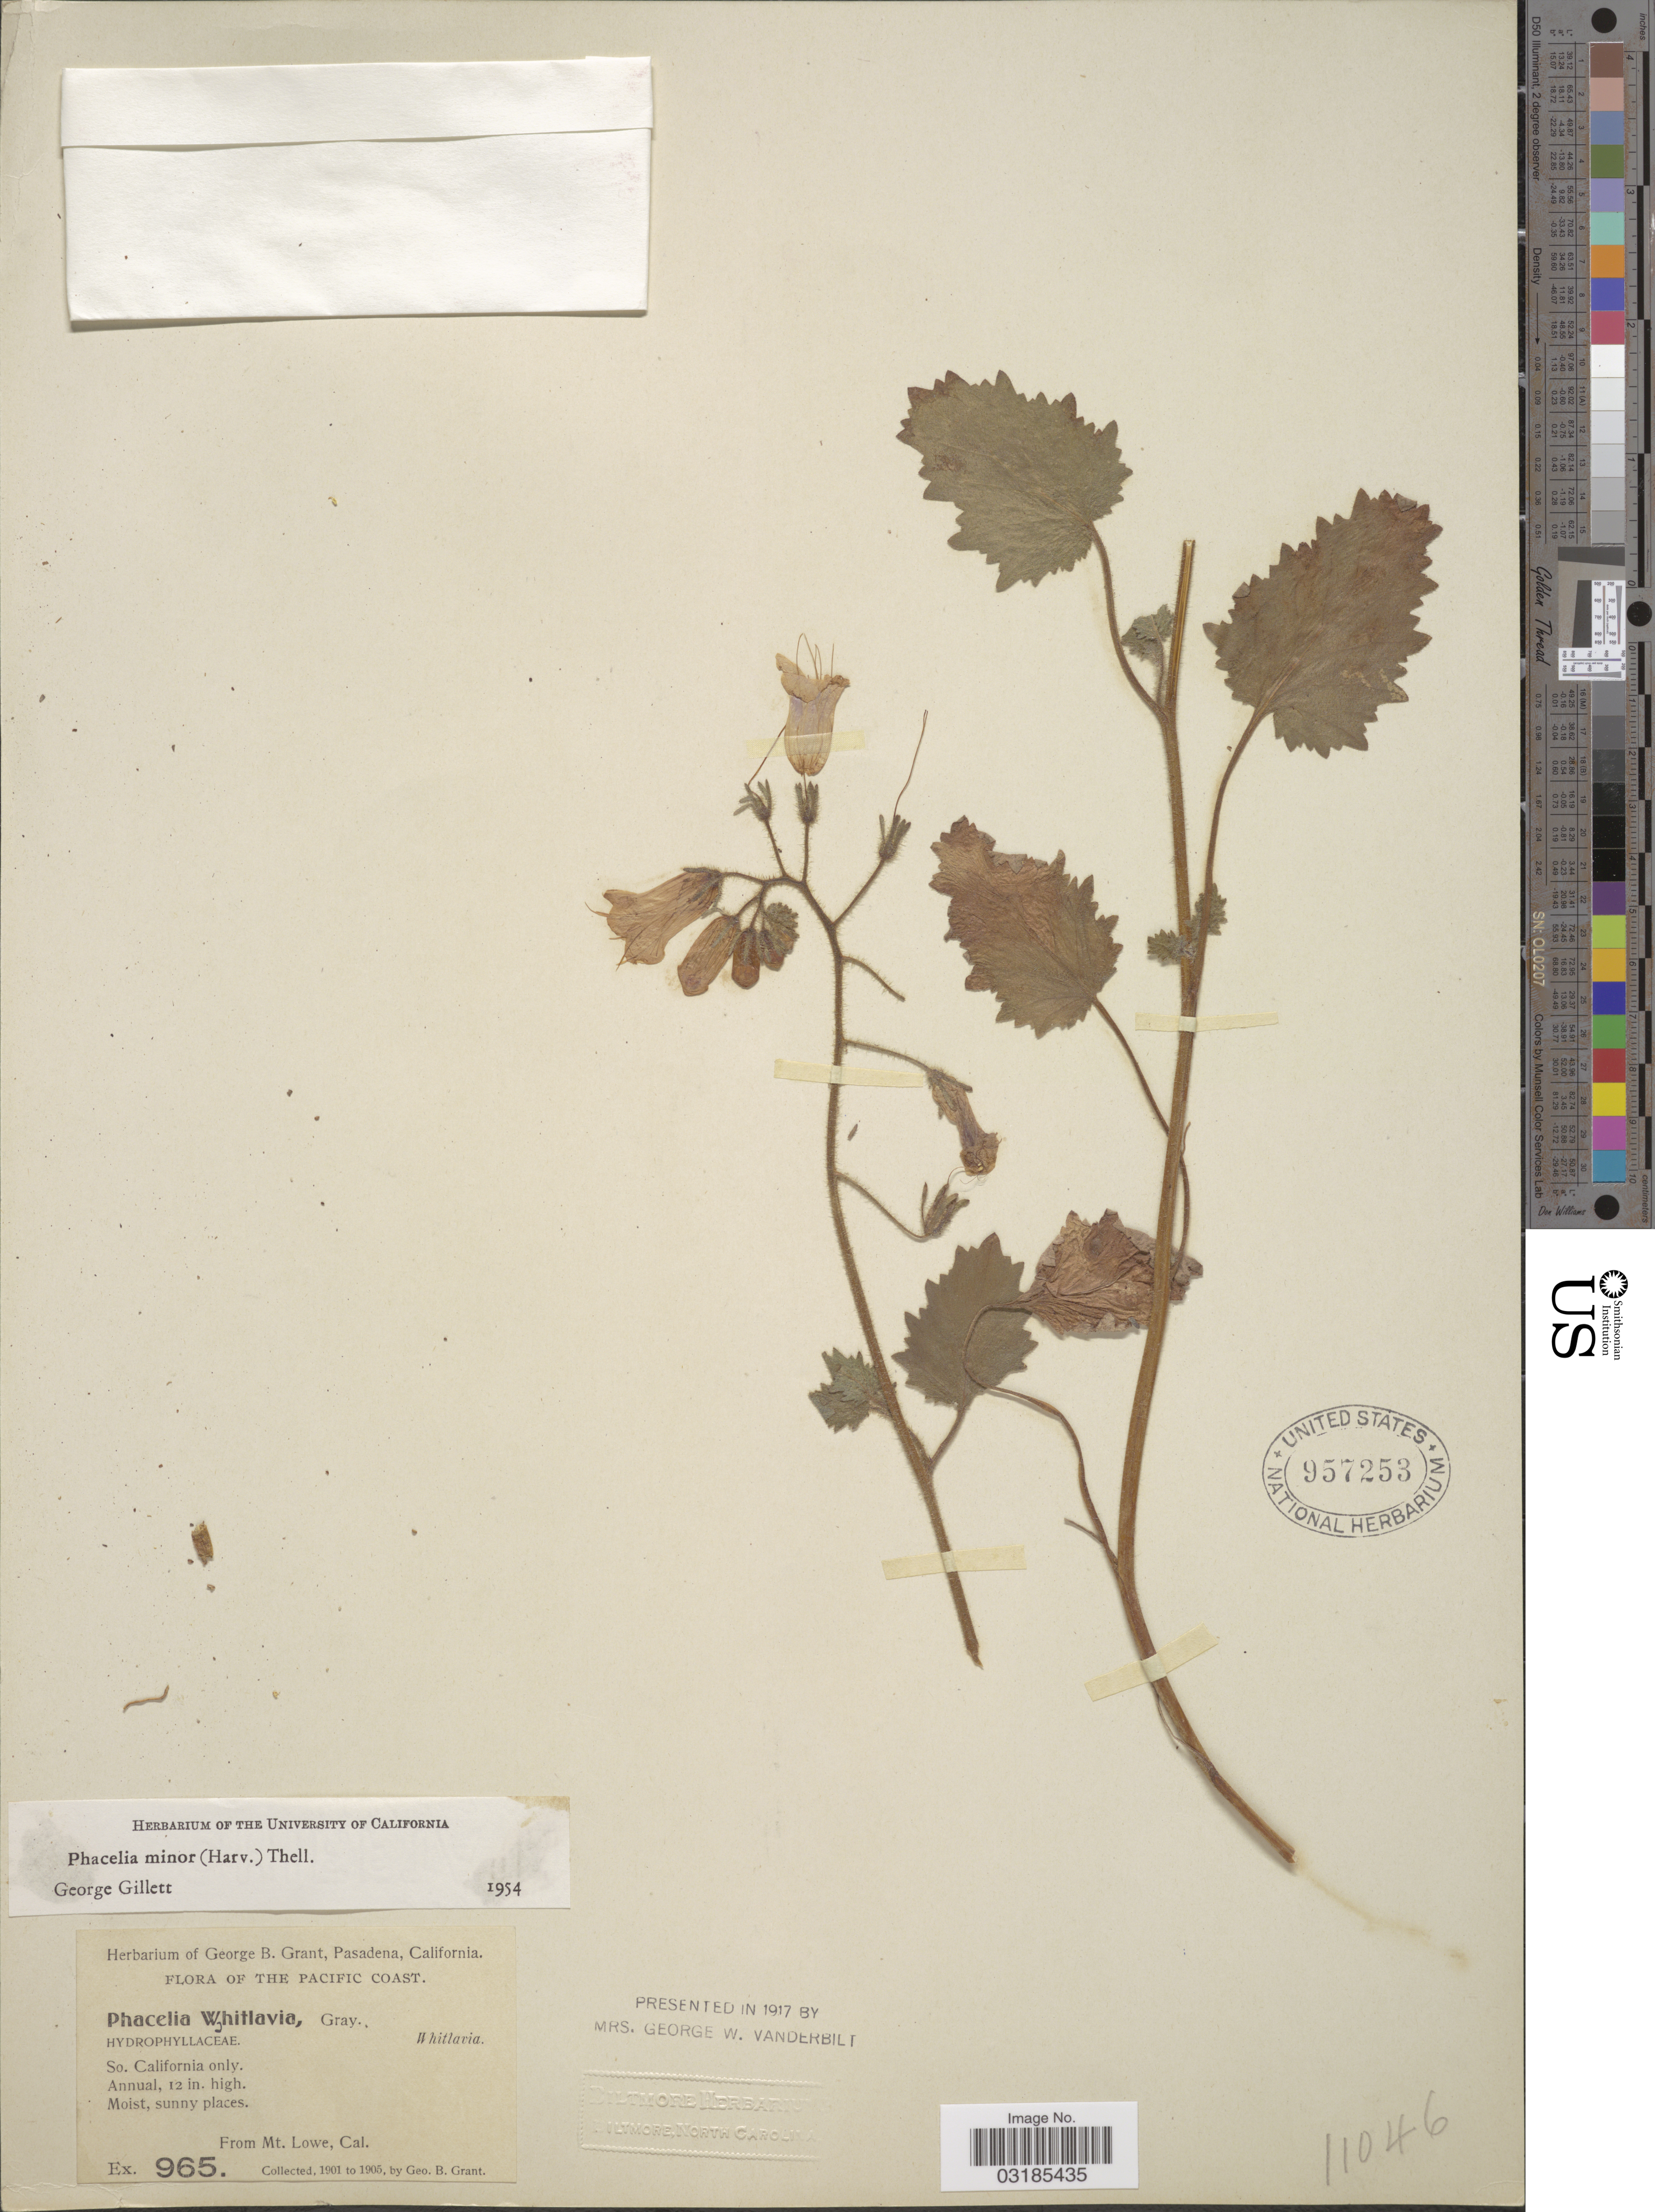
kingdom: Plantae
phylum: Tracheophyta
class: Magnoliopsida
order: Boraginales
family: Hydrophyllaceae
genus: Phacelia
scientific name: Phacelia minor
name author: (Harv.) Thell.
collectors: G. Grant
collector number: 965 ?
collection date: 1901/1905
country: United States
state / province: California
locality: The Pacific Coast. So. California only. From Mt. Lowe.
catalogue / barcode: US 957253